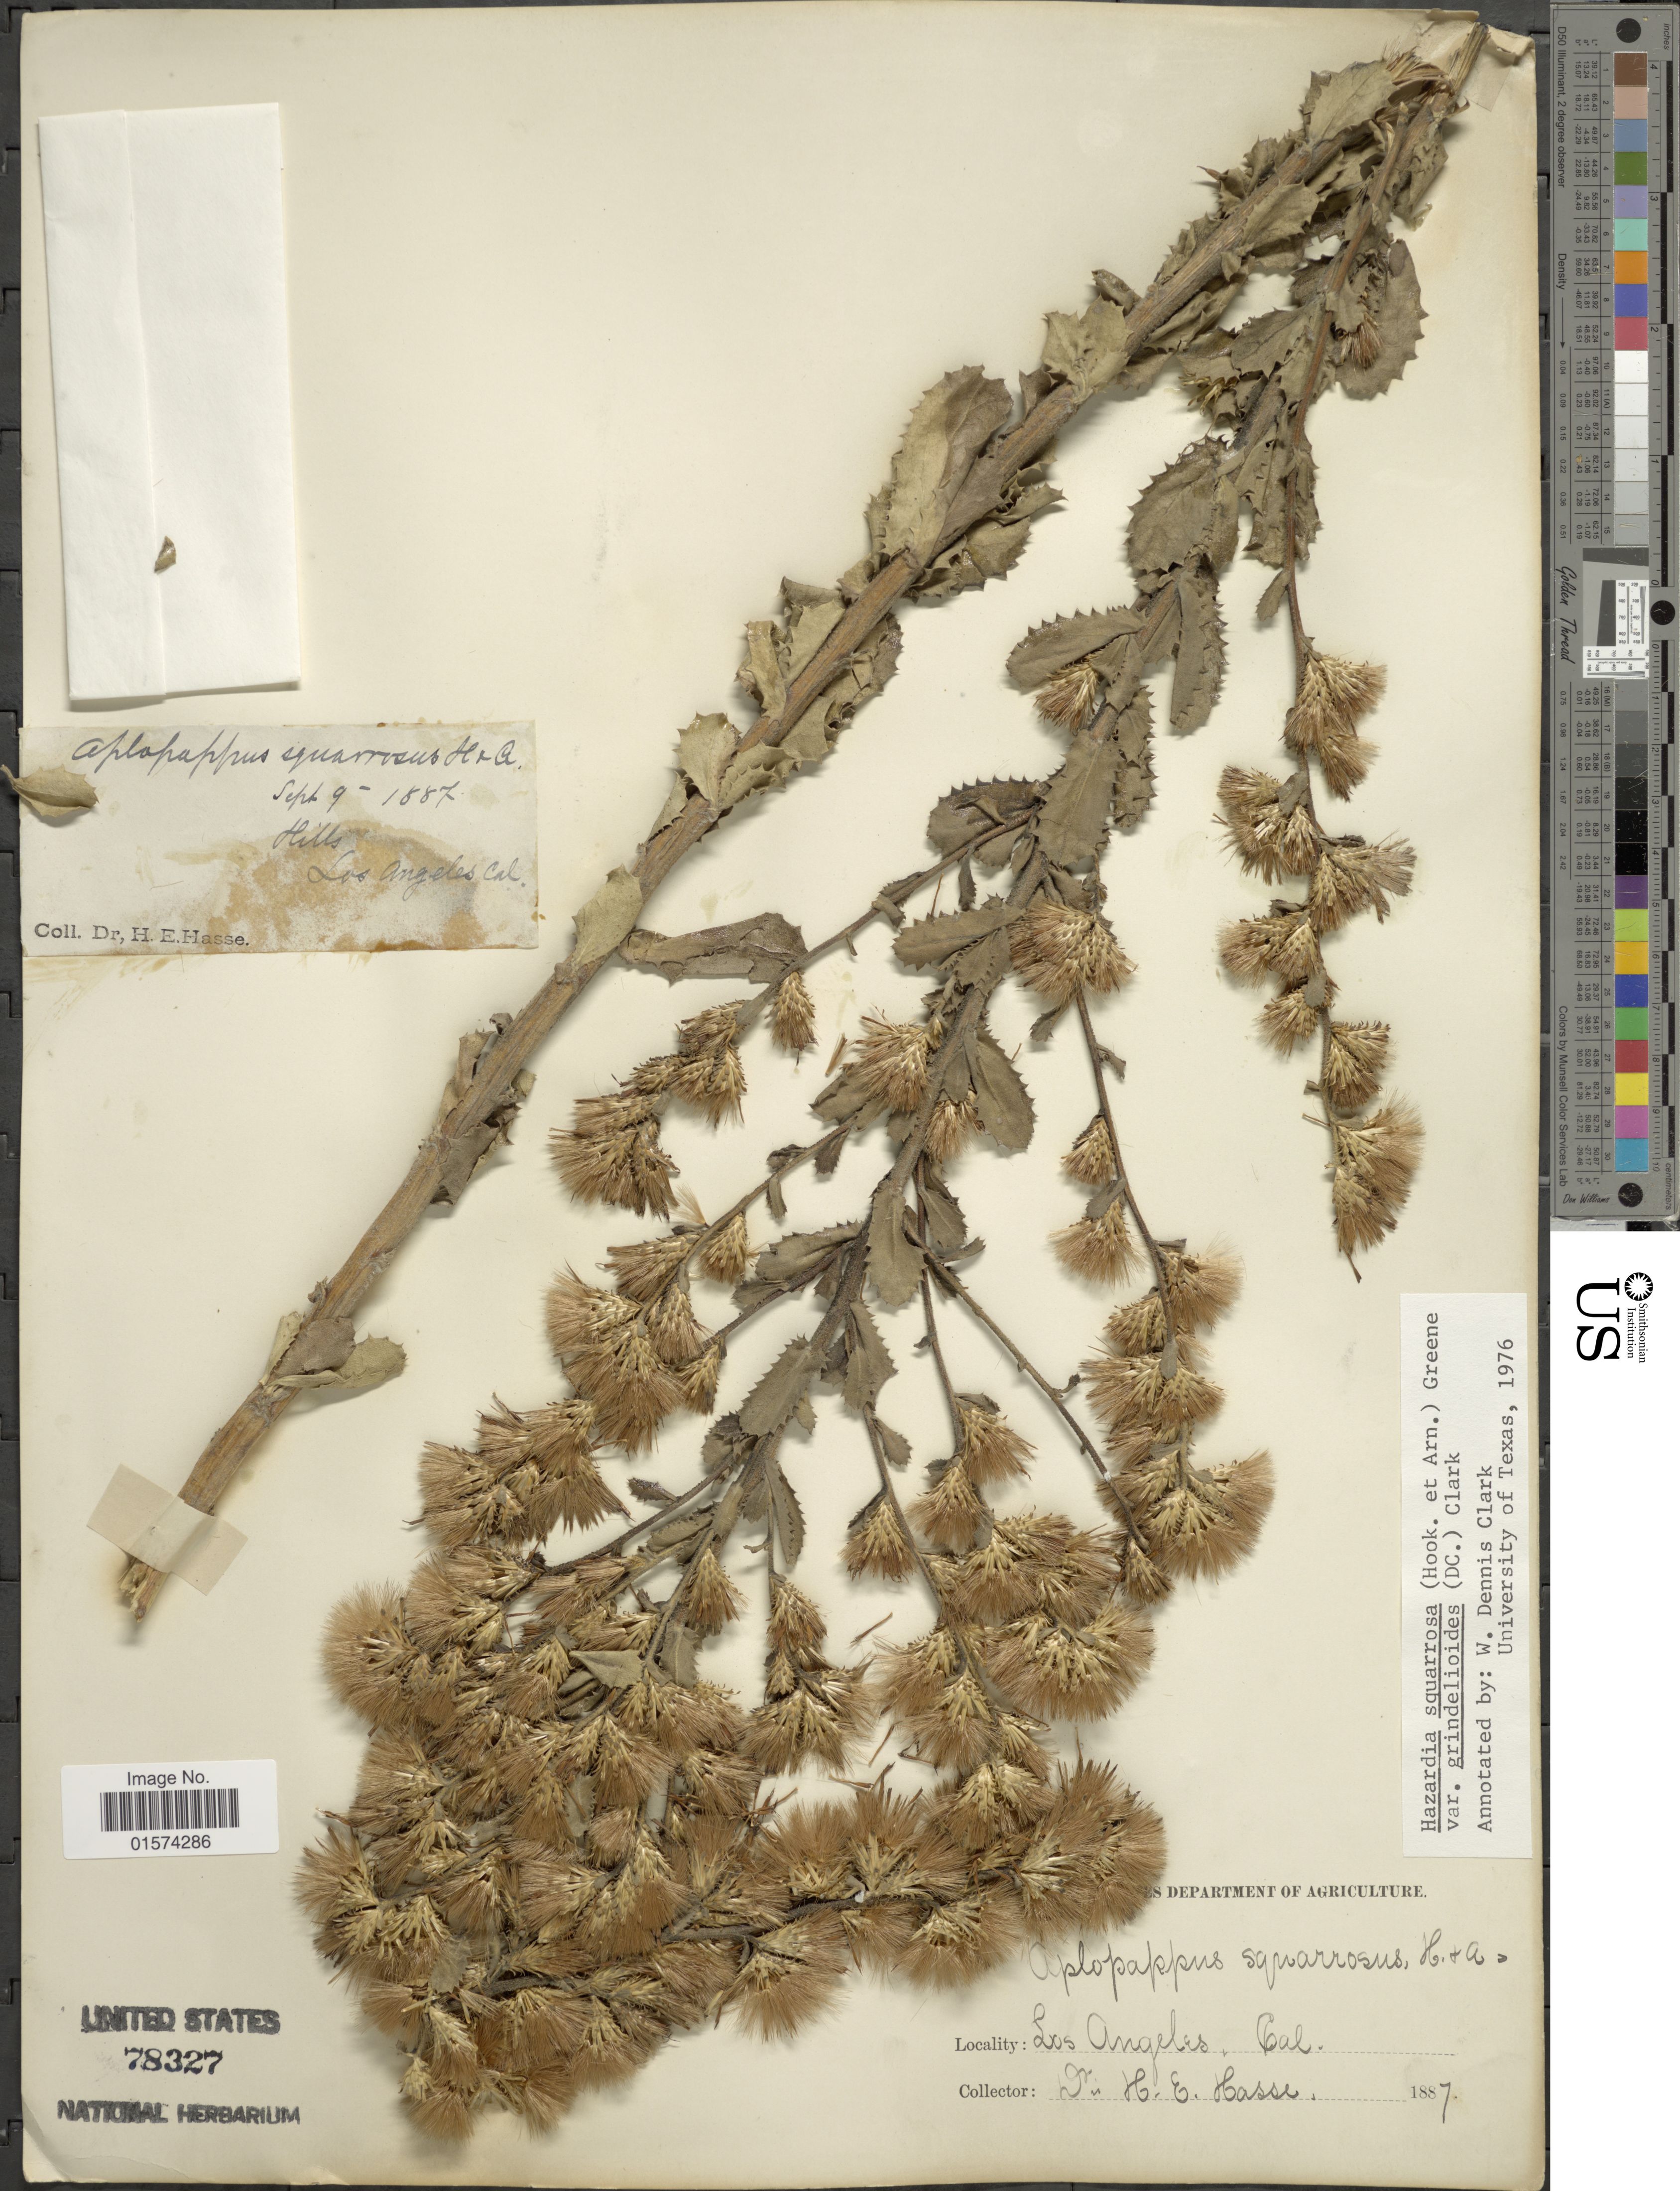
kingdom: Plantae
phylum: Tracheophyta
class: Magnoliopsida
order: Asterales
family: Asteraceae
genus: Hazardia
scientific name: Hazardia squarrosa var. grindelioides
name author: (DC.) W.D. Clark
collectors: H. E. Hasse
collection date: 1887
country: United States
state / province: California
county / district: Los Angeles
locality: Los Angeles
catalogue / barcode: US 78327